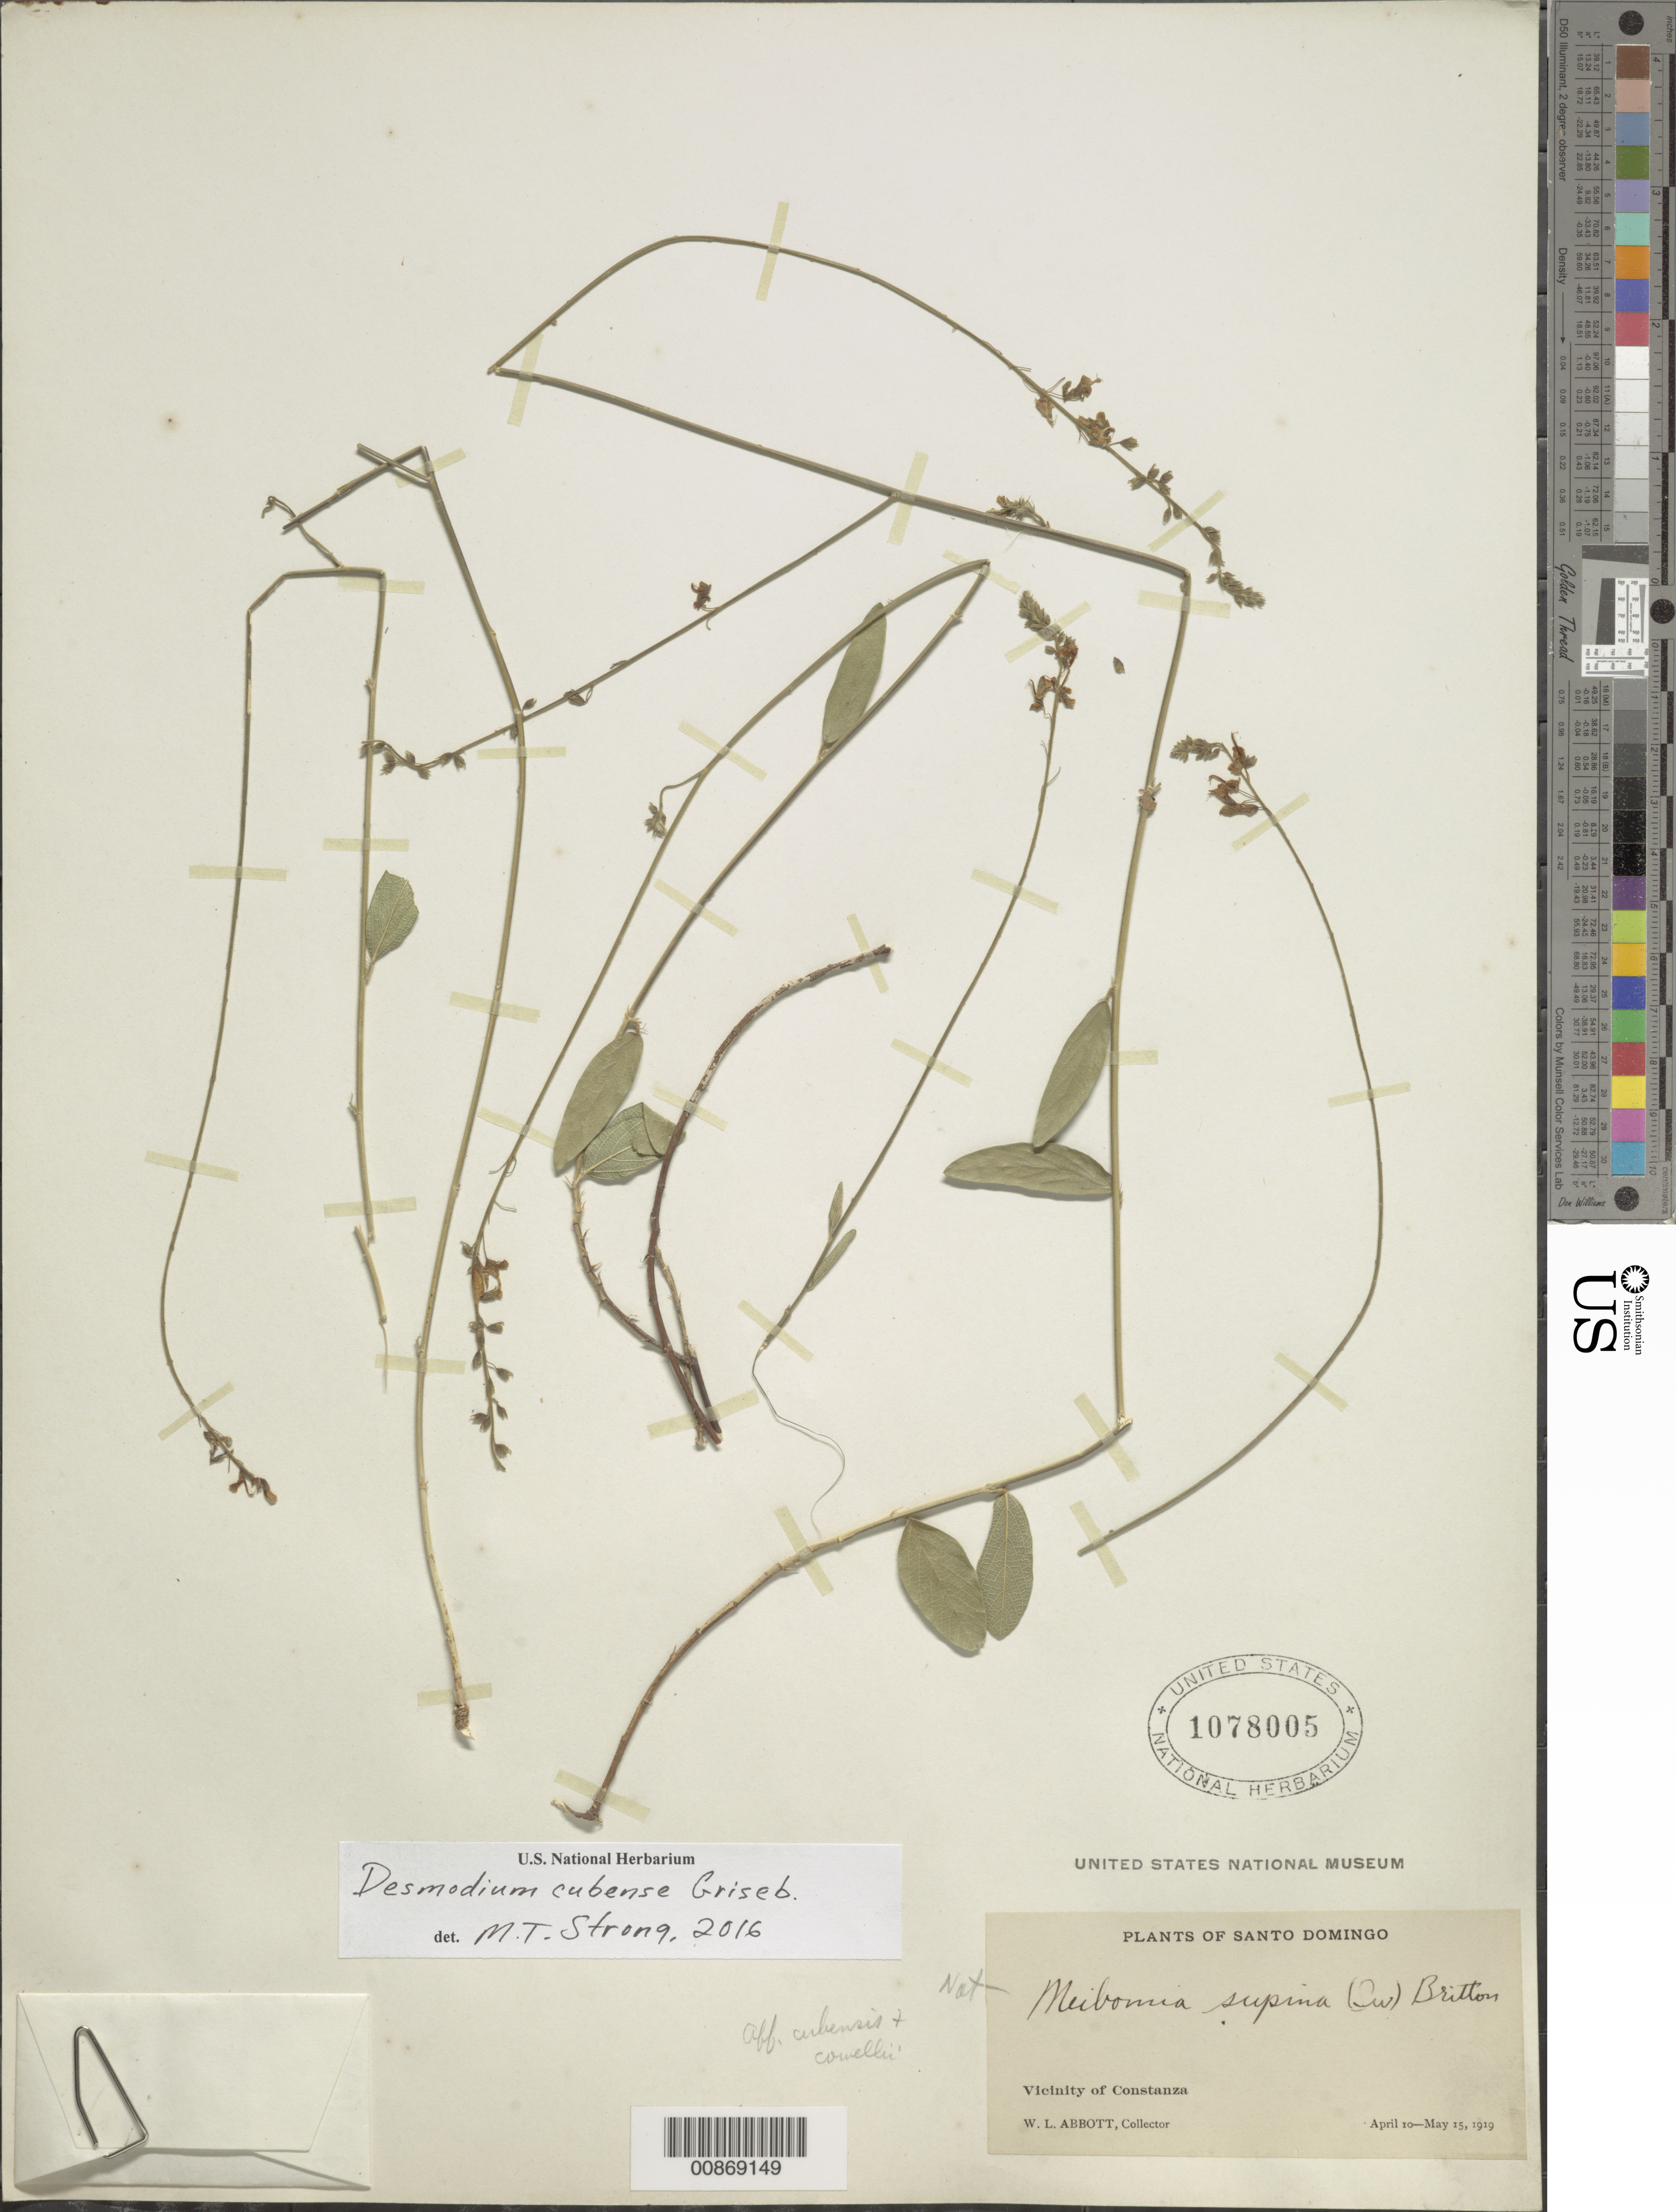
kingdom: Plantae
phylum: Tracheophyta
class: Magnoliopsida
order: Fabales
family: Fabaceae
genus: Desmodium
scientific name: Desmodium cubense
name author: Griseb.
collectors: W. L. Abbott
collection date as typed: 10 Apr 1919 to 15 May 1919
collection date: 1919-04-10/1919-05-15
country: Dominican Republic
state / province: La Vega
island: Hispaniola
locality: Vicinity of Constanza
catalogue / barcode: US 1078005